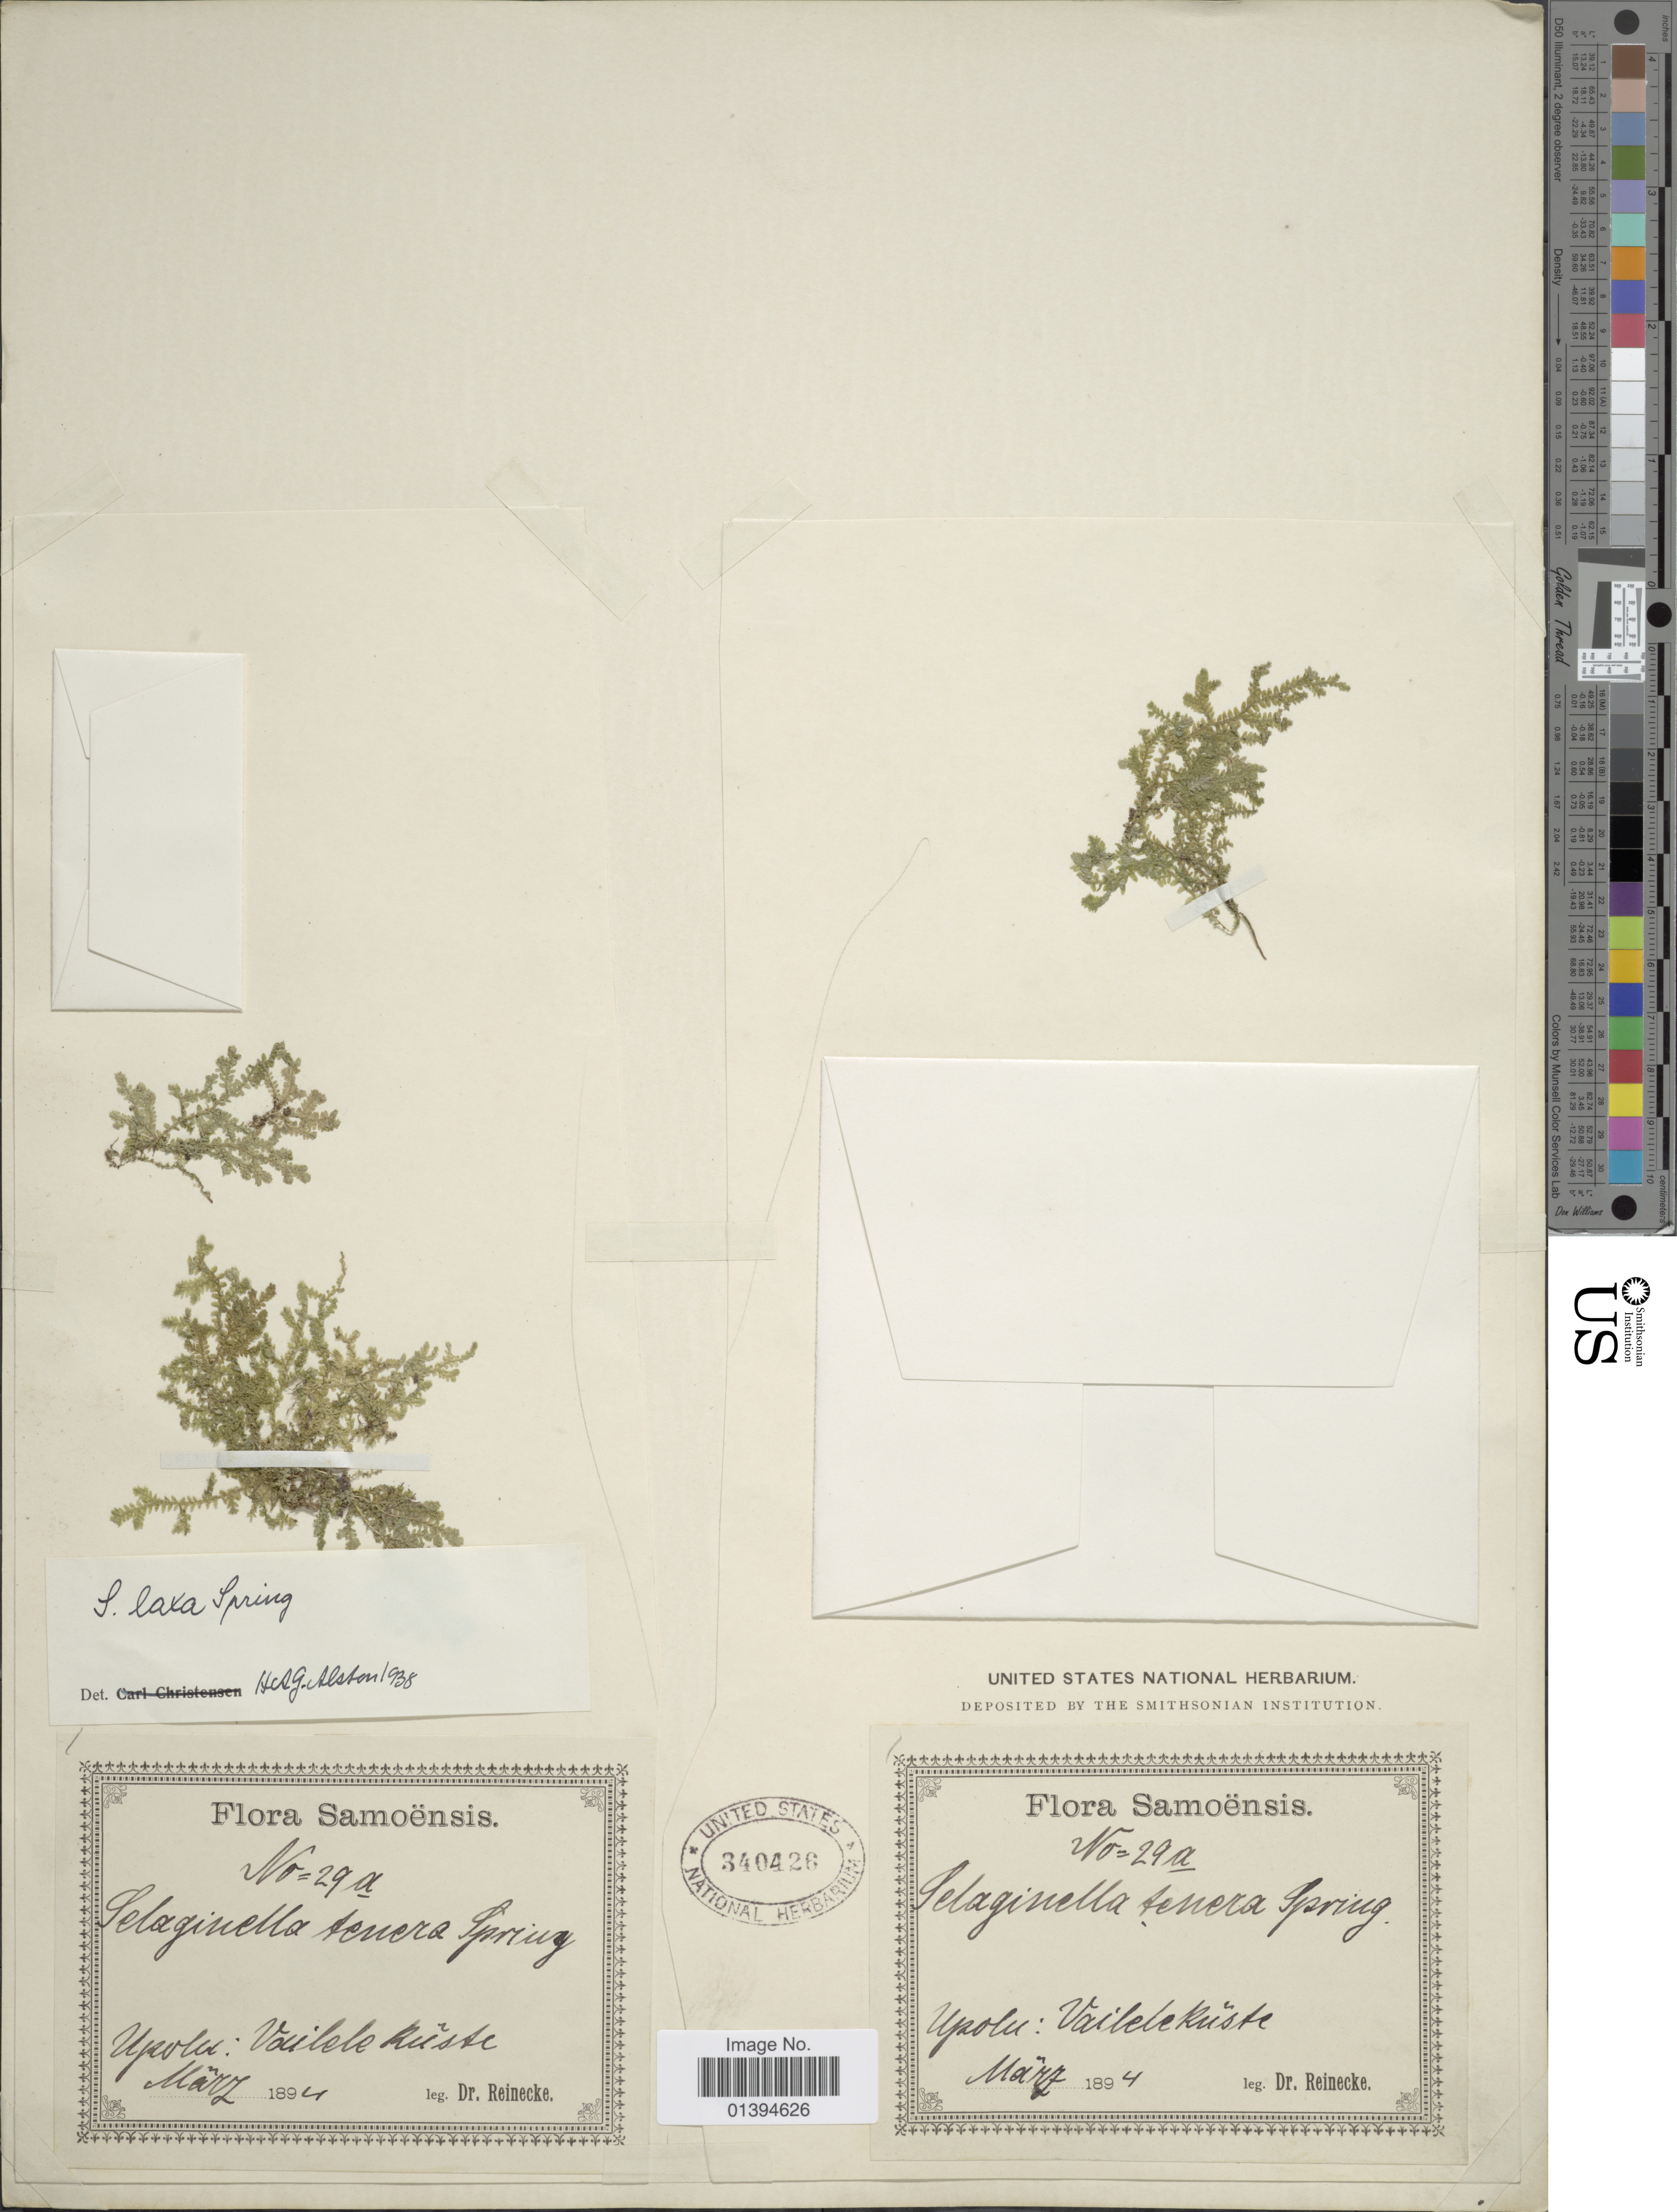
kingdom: Plantae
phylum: Tracheophyta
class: Lycopodiopsida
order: Selaginellales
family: Selaginellaceae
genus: Selaginella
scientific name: Selaginella laxa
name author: Spring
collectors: -- Reinecke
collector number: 29a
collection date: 1894-03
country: Samoa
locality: Opulu: Vaulele kuste [interpreted]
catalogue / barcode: US 340426